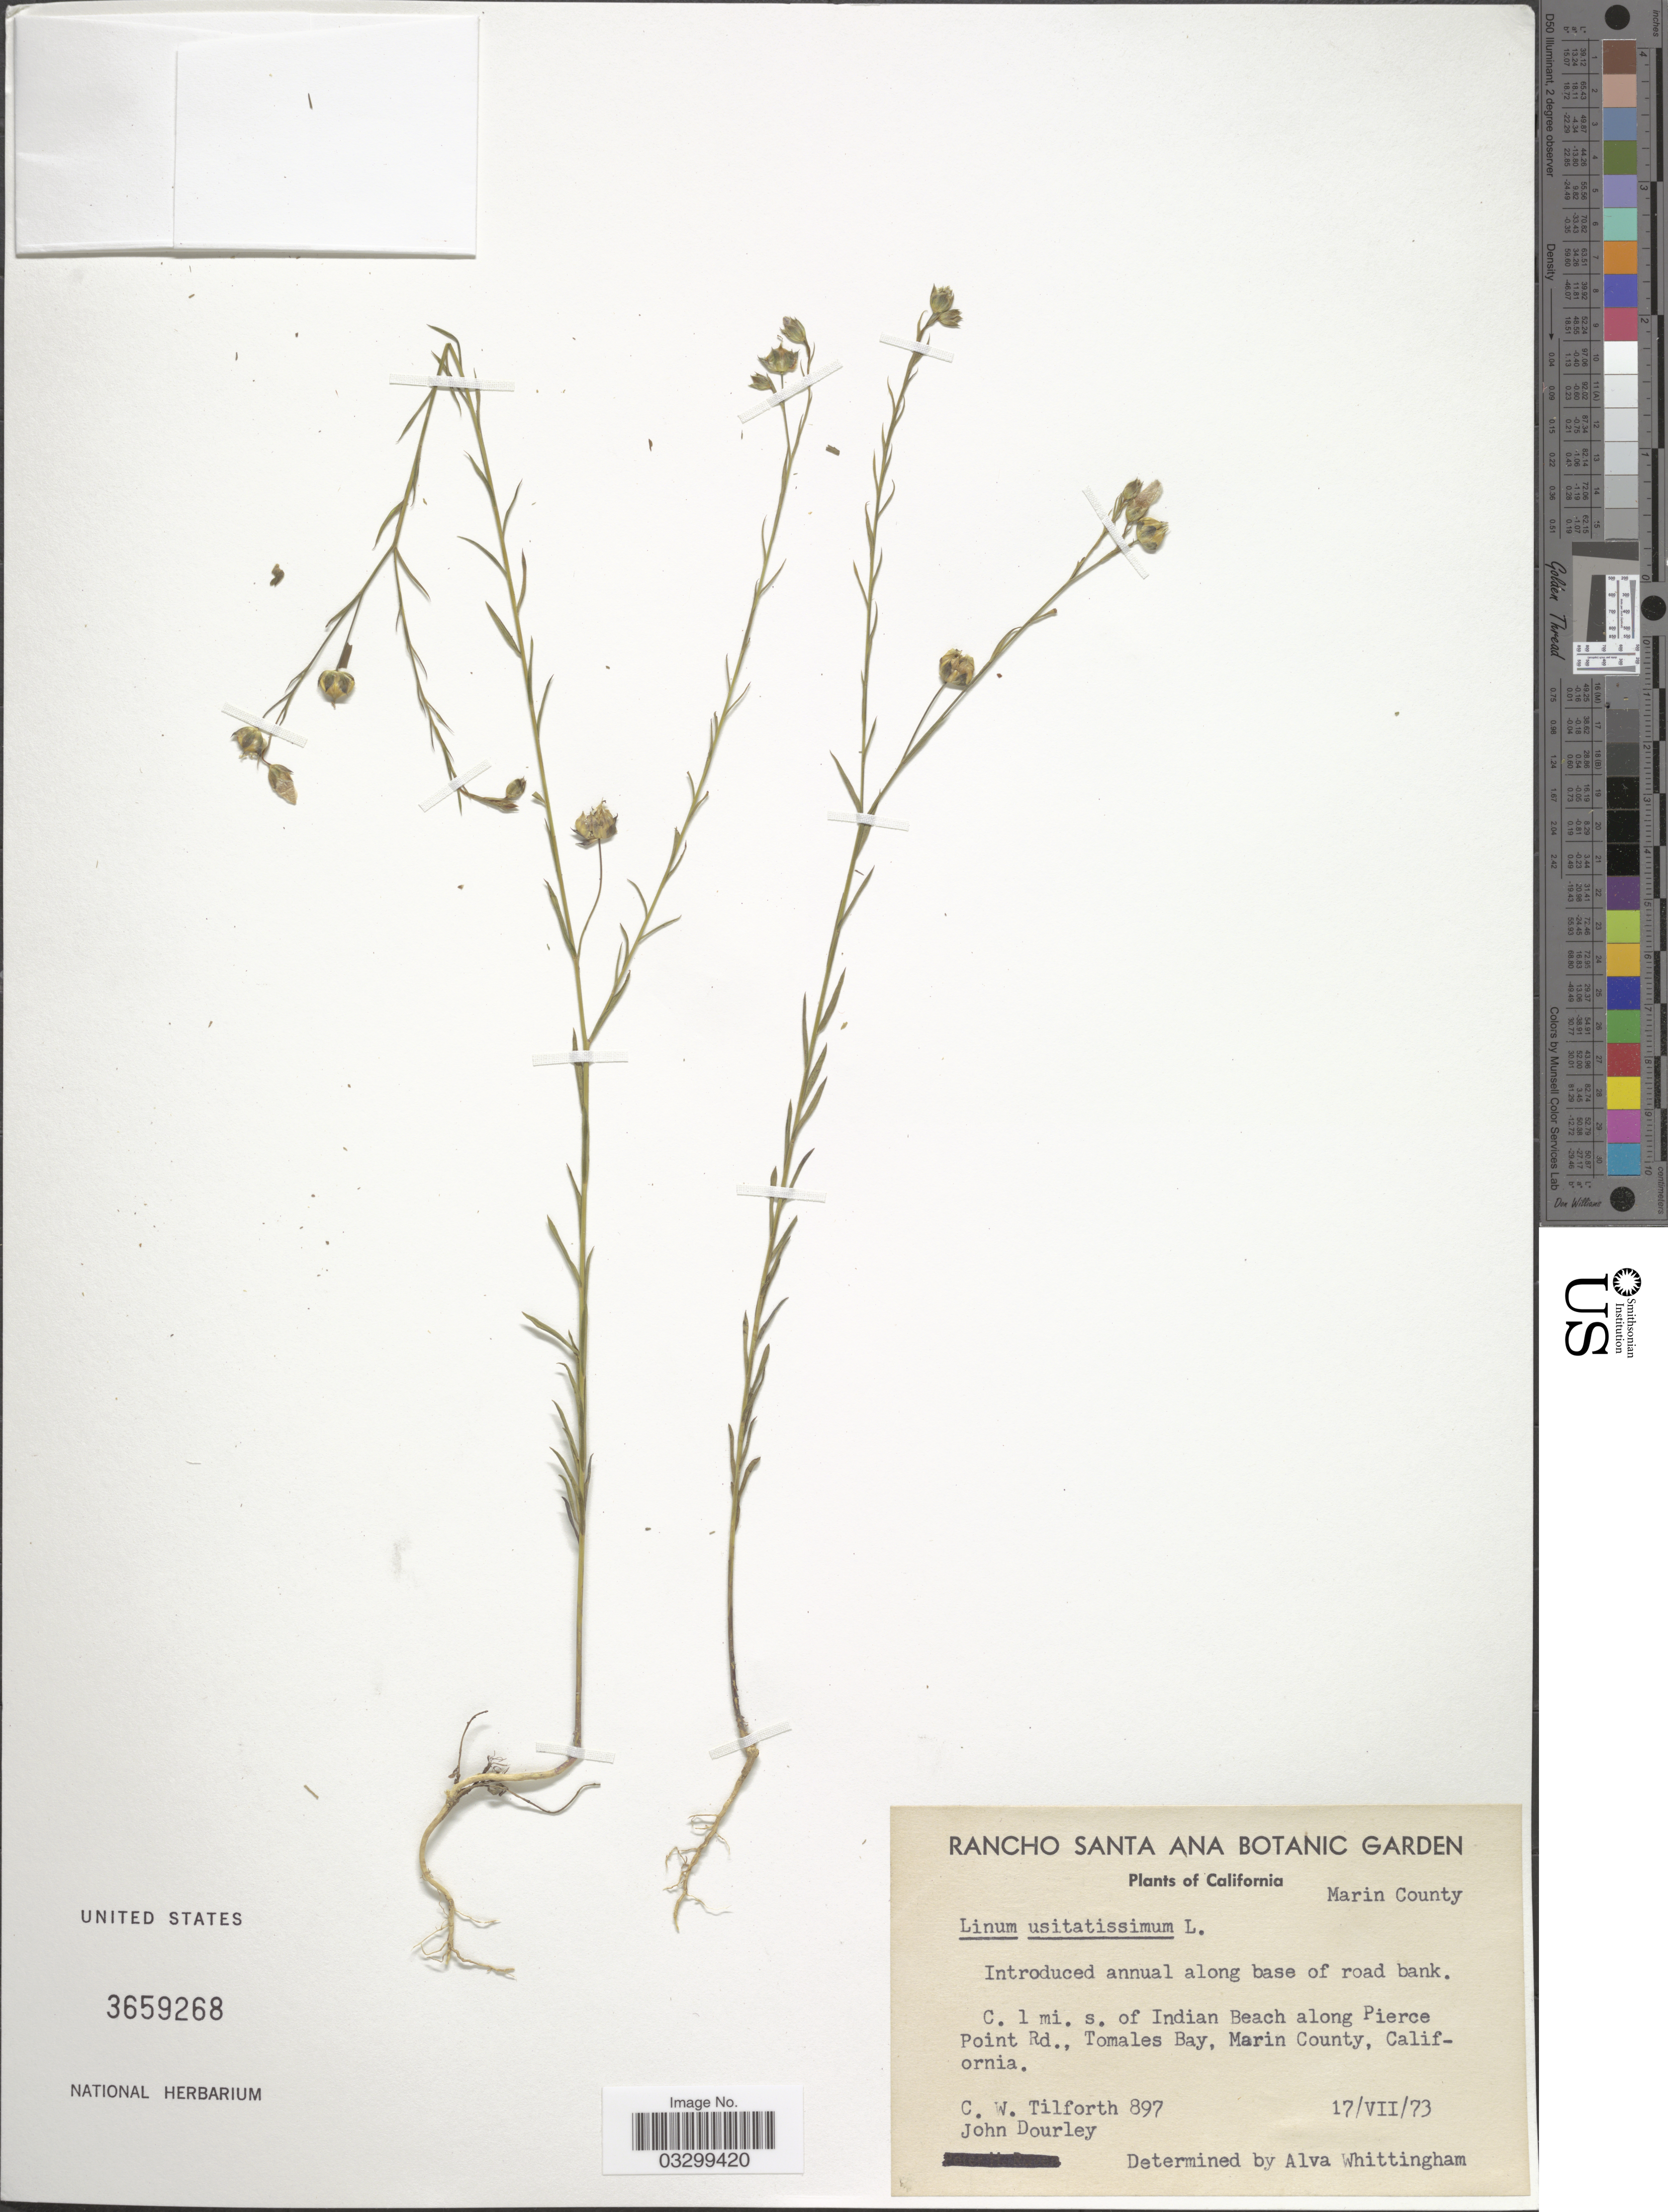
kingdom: Plantae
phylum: Tracheophyta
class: Magnoliopsida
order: Malpighiales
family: Linaceae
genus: Linum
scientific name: Linum usitatissimum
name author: L.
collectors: C. Tilforth & J. Dourley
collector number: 897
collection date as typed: Transcribed d/m/y: 17/7/73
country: United States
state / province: California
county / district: Marin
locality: Marin County. C. 1 mi. s. of Indian Beach along Pierce Point Rd., Tomales Bay, Marin County.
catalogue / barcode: US 3659268